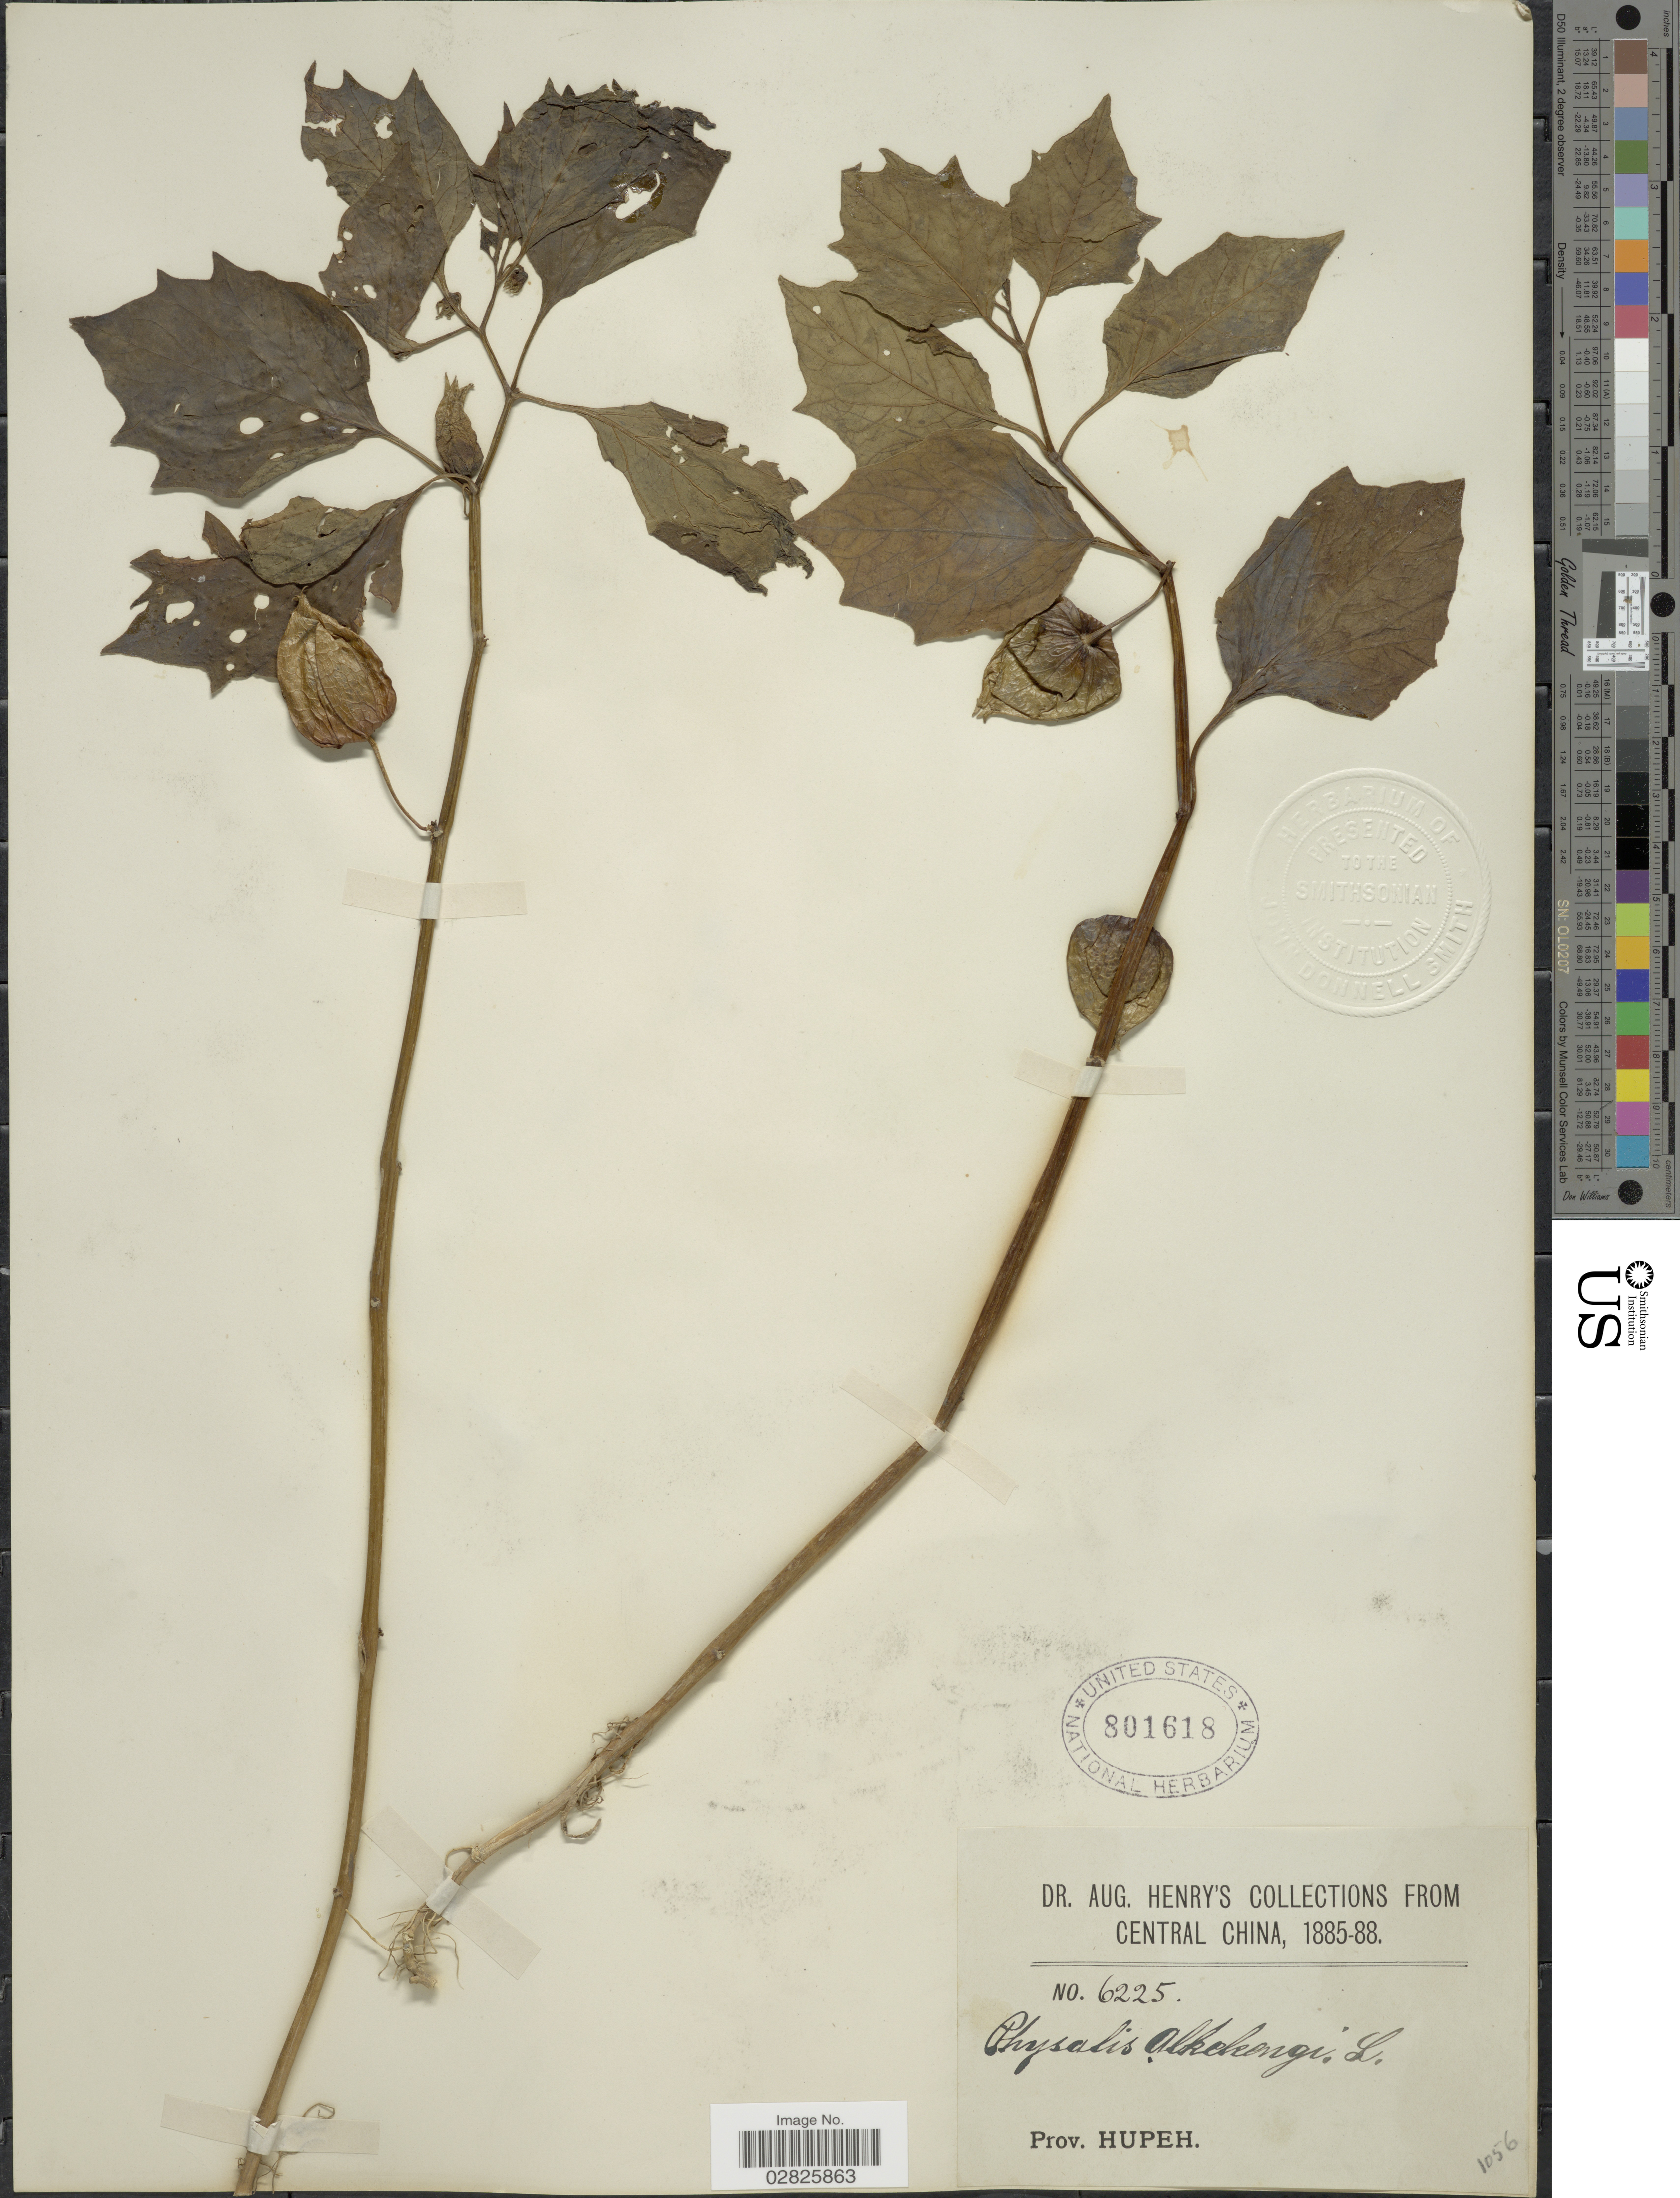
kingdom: Plantae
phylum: Tracheophyta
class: Magnoliopsida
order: Solanales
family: Solanaceae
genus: Physalis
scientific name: Physalis alkekengi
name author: L.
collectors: A. Henry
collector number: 6225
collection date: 1885/1888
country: China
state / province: Hubei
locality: Central China. Prov. Hupeh.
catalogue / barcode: US 801618